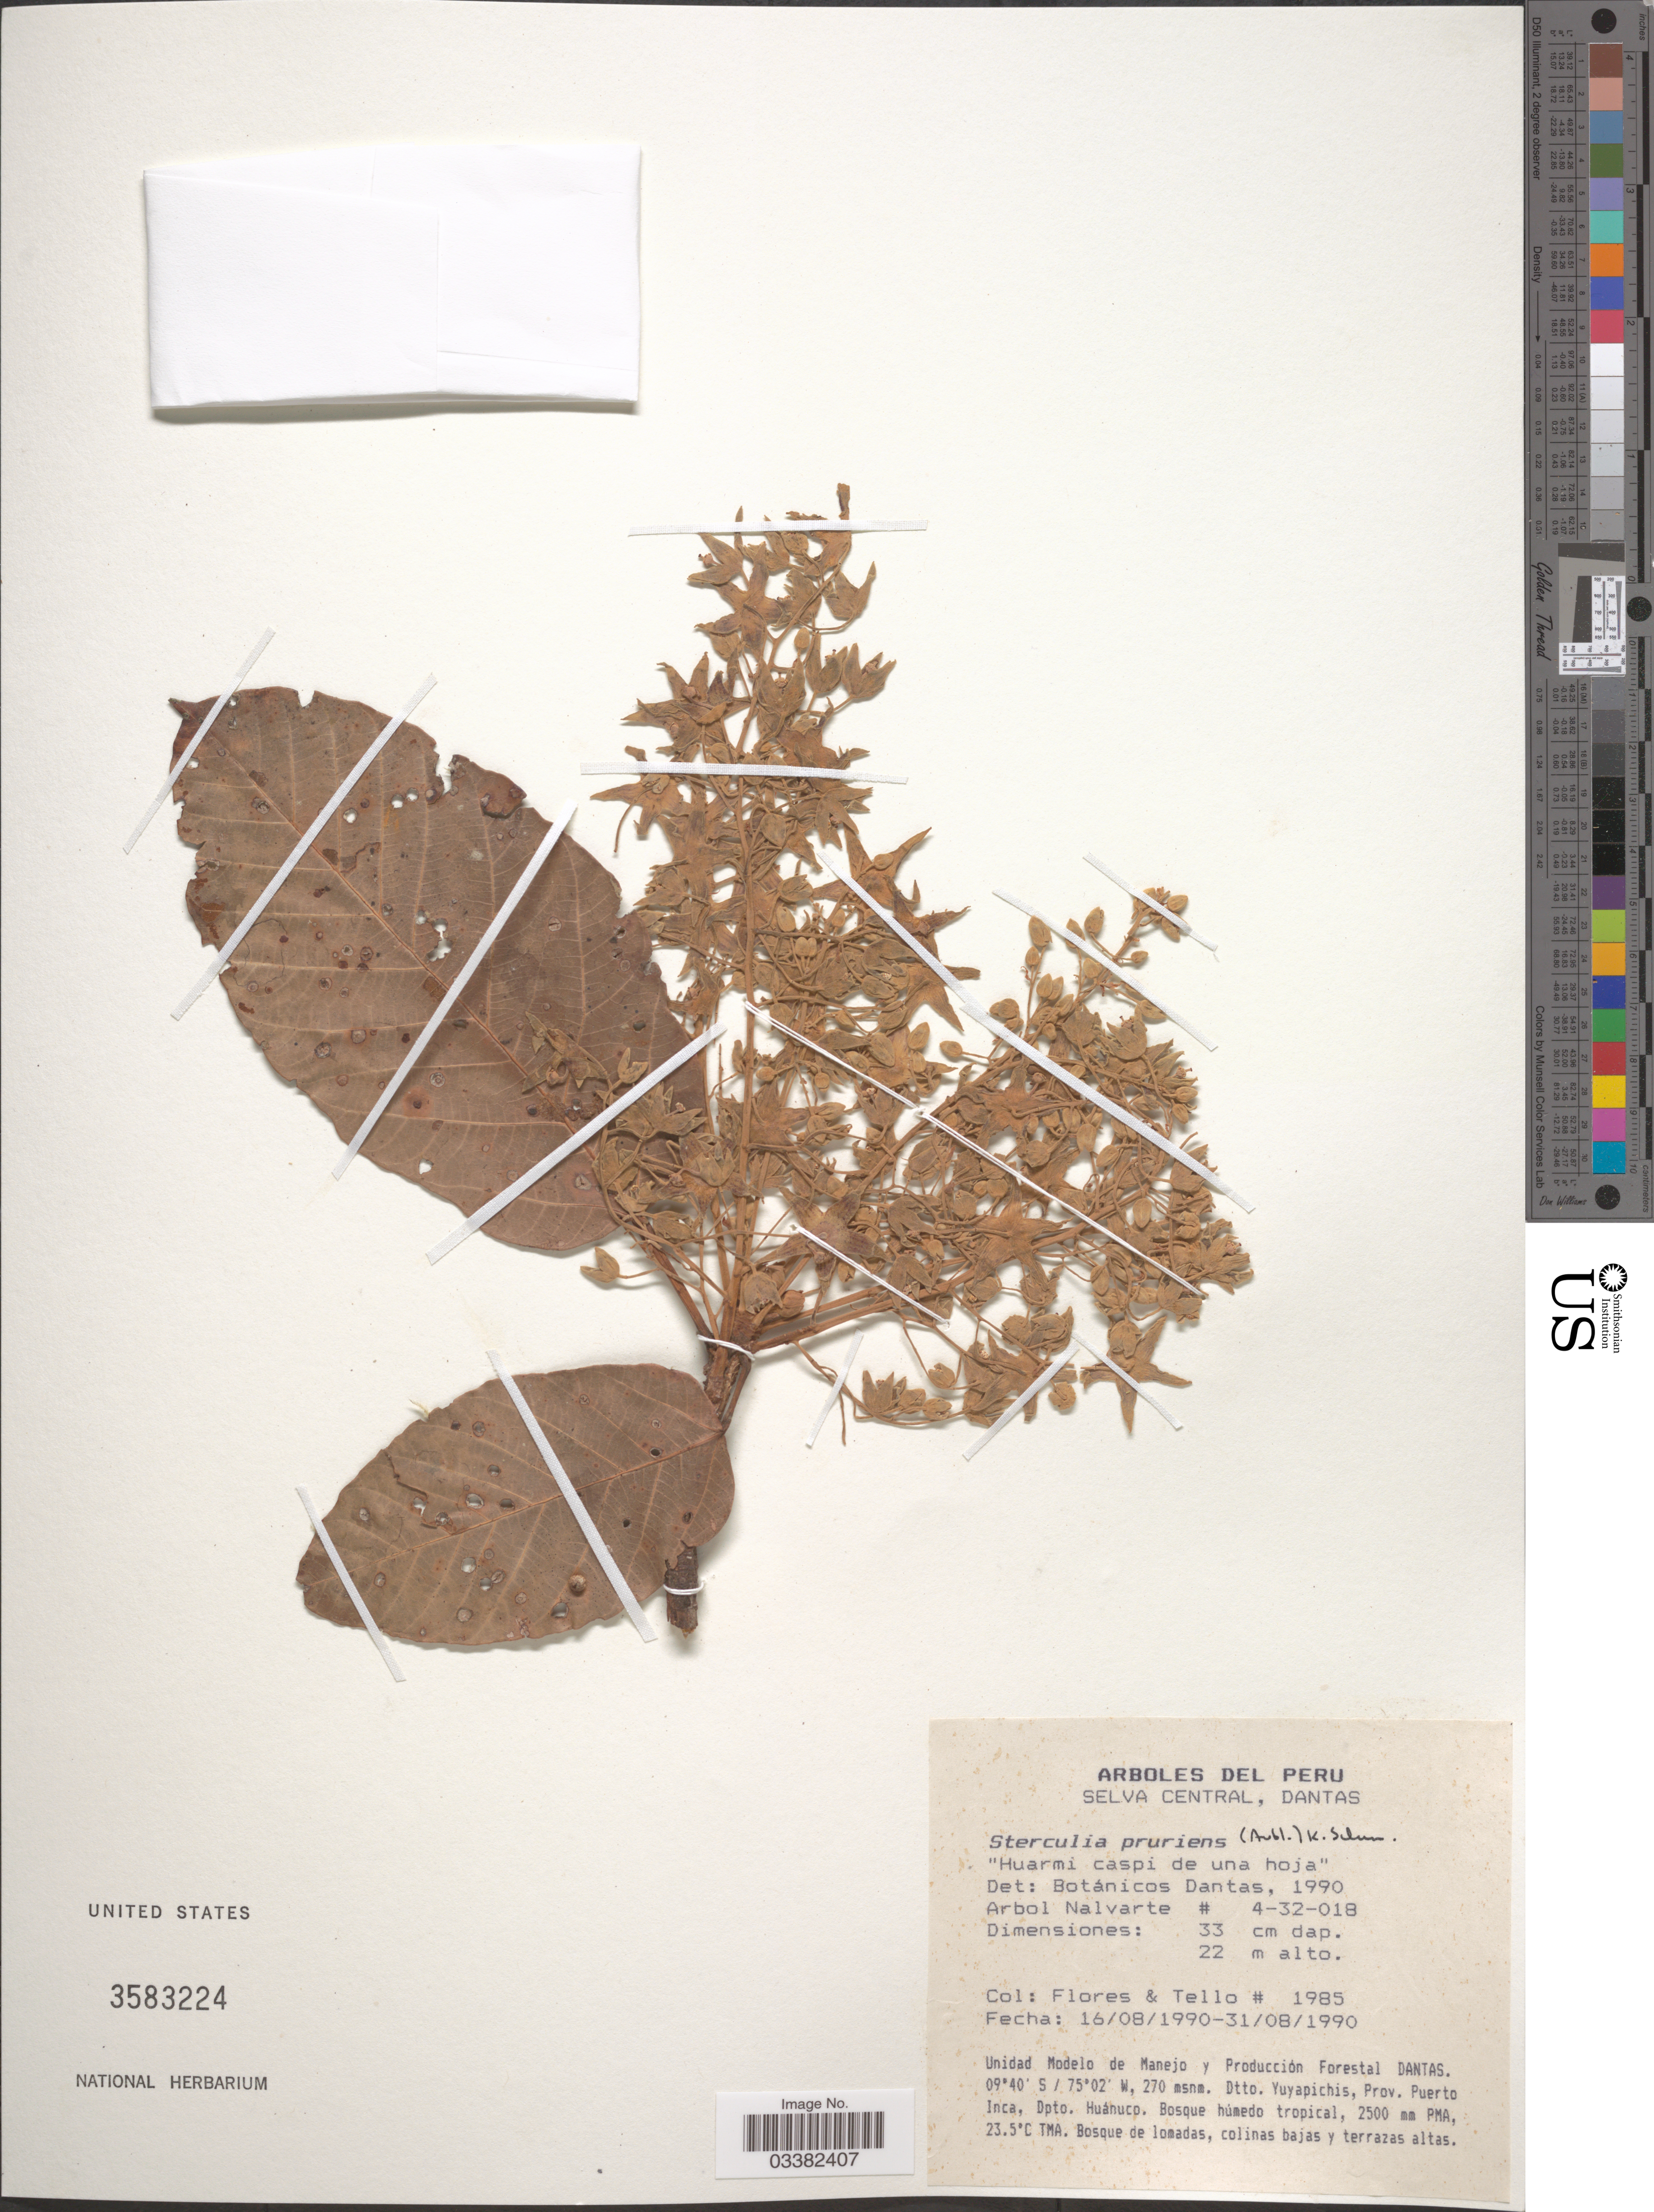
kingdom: Plantae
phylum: Tracheophyta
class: Magnoliopsida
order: Malvales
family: Malvaceae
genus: Sterculia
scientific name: Sterculia pruriens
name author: (Aubl.) K. Schum.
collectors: -. Flores & -. Tello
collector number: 1985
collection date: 1990-08-16/1990-08-31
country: Peru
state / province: Huánuco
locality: Dtto. Yuyapichis, Prov. Puerto Inca, Dpto. Huánuco.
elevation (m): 270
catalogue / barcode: US 3583224